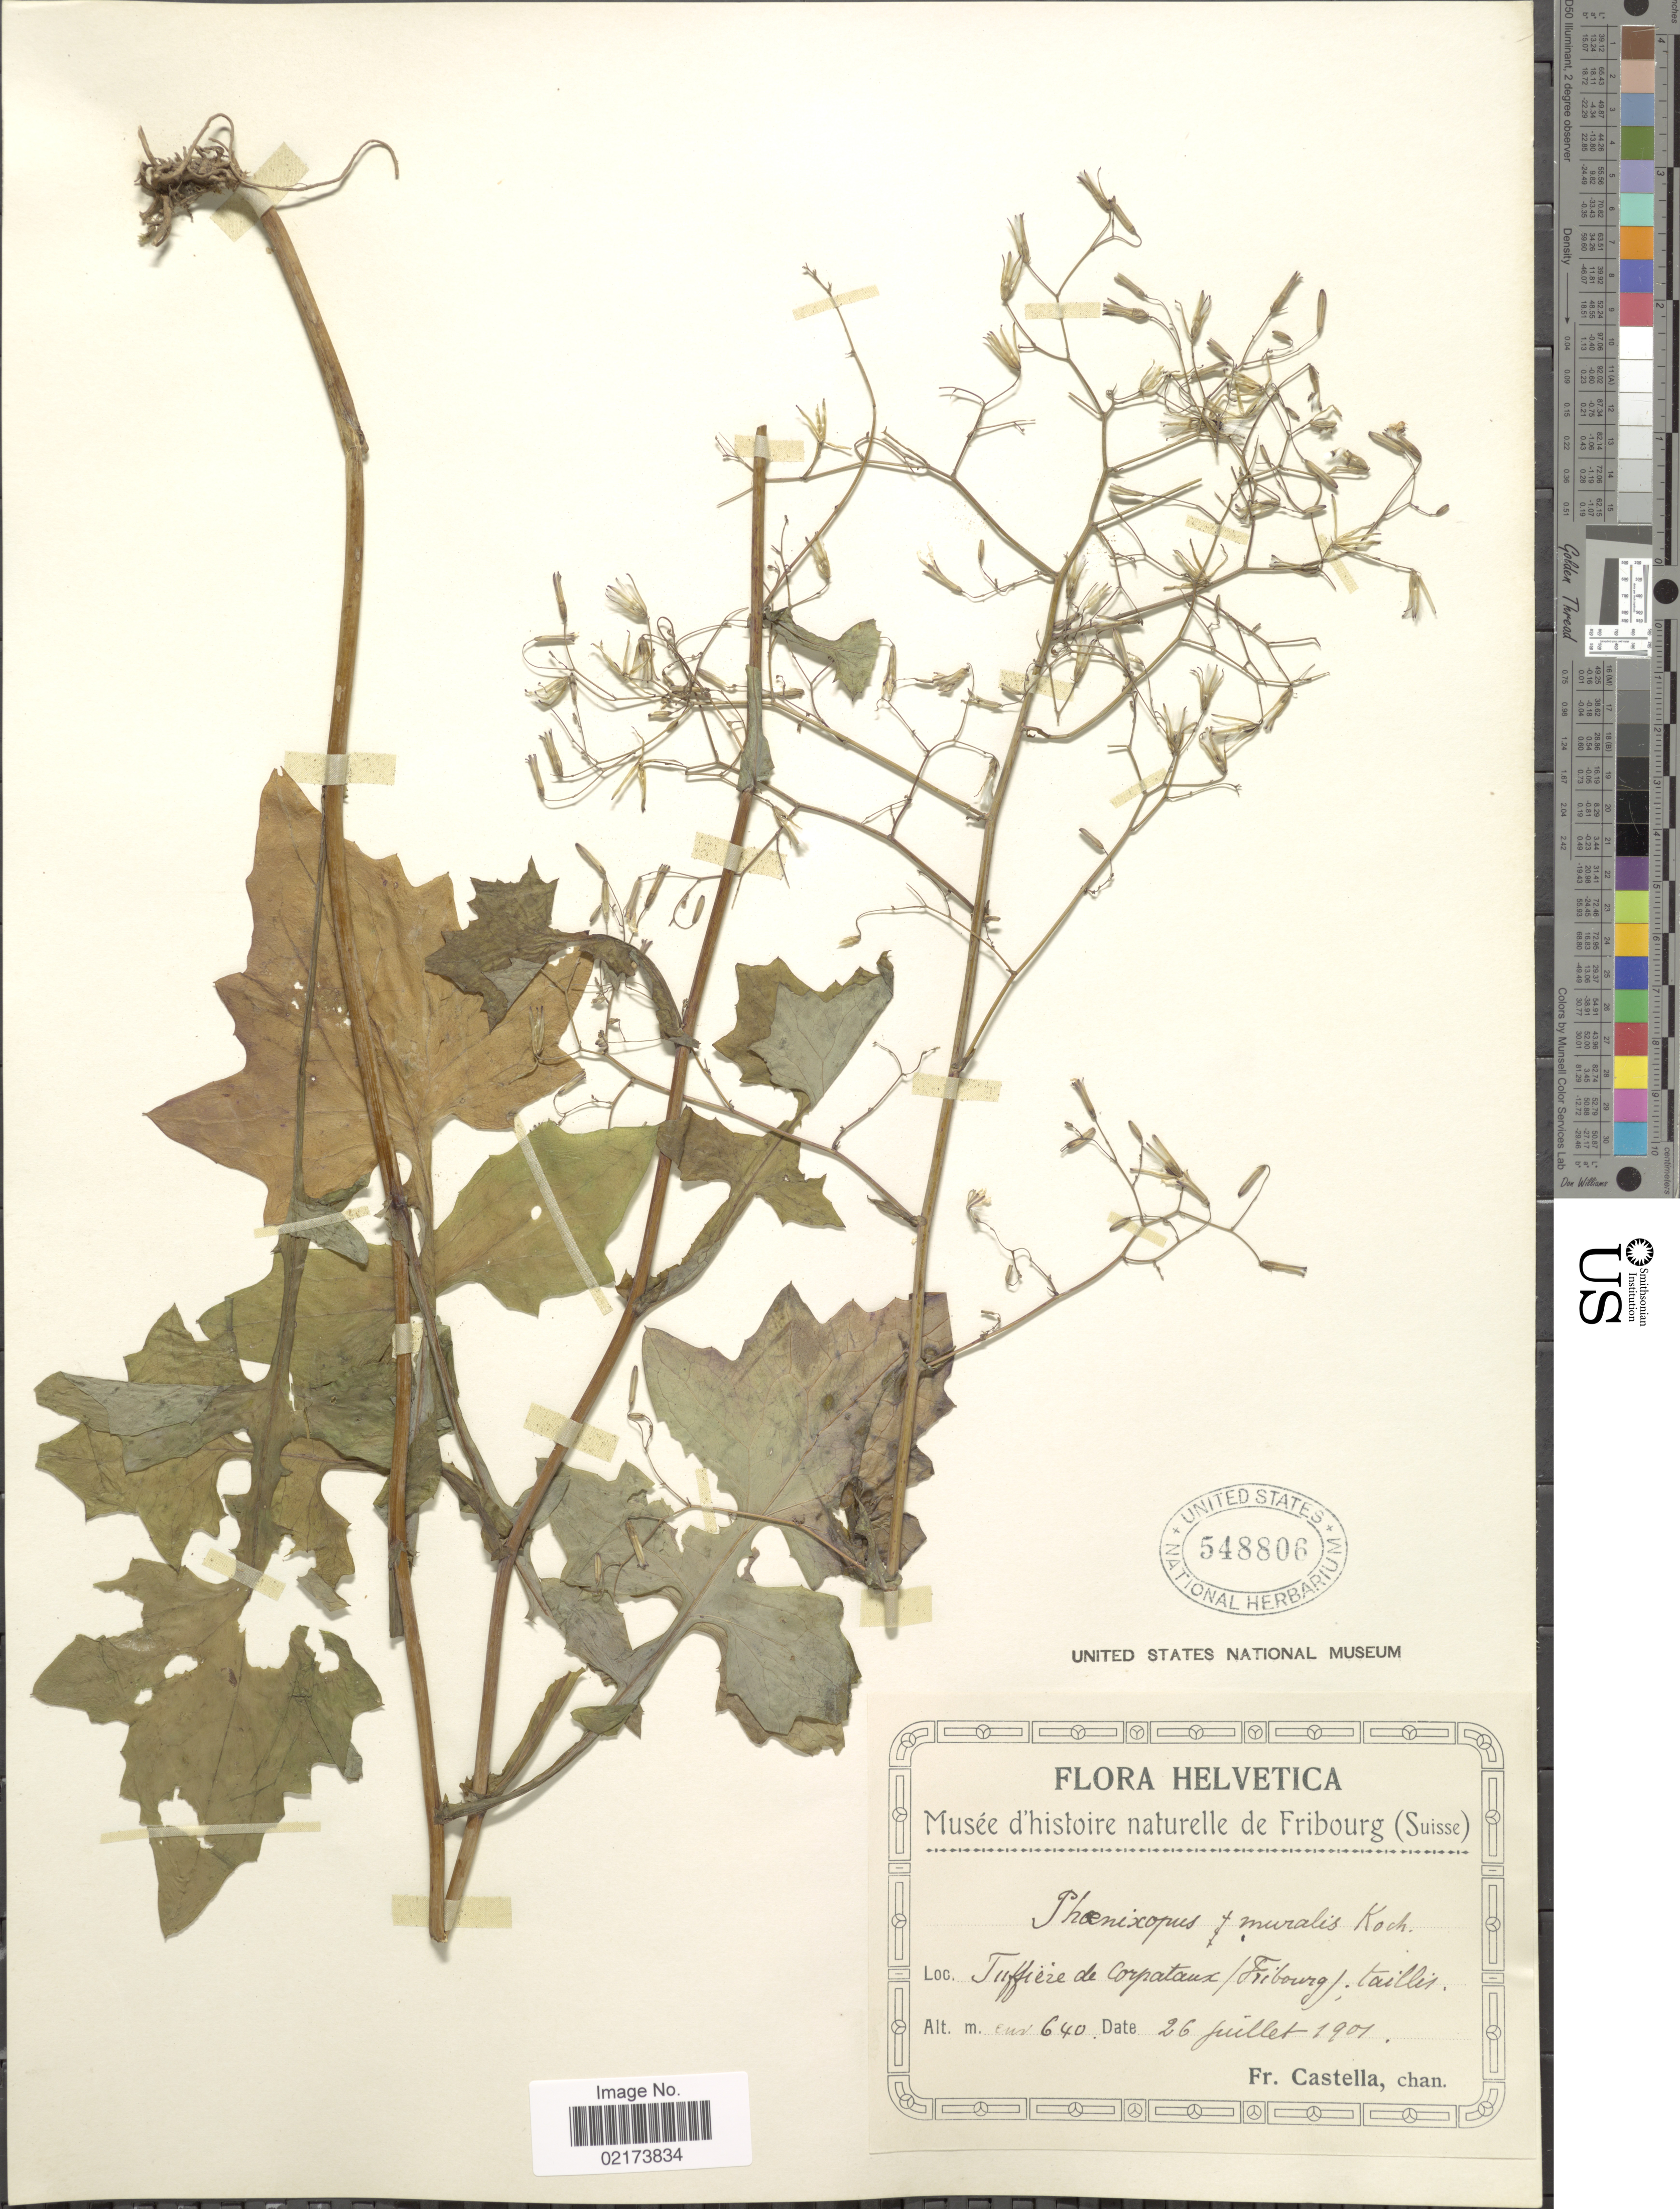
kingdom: Plantae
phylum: Tracheophyta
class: Magnoliopsida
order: Asterales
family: Asteraceae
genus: Lactuca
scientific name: Lactuca muralis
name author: (L.) Gaertn.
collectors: Fr. Castella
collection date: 1901-07-26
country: Switzerland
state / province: Fribourg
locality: Helvetica, Tuffiere de Corpataux (Fribourg)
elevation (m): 640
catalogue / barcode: US 548806